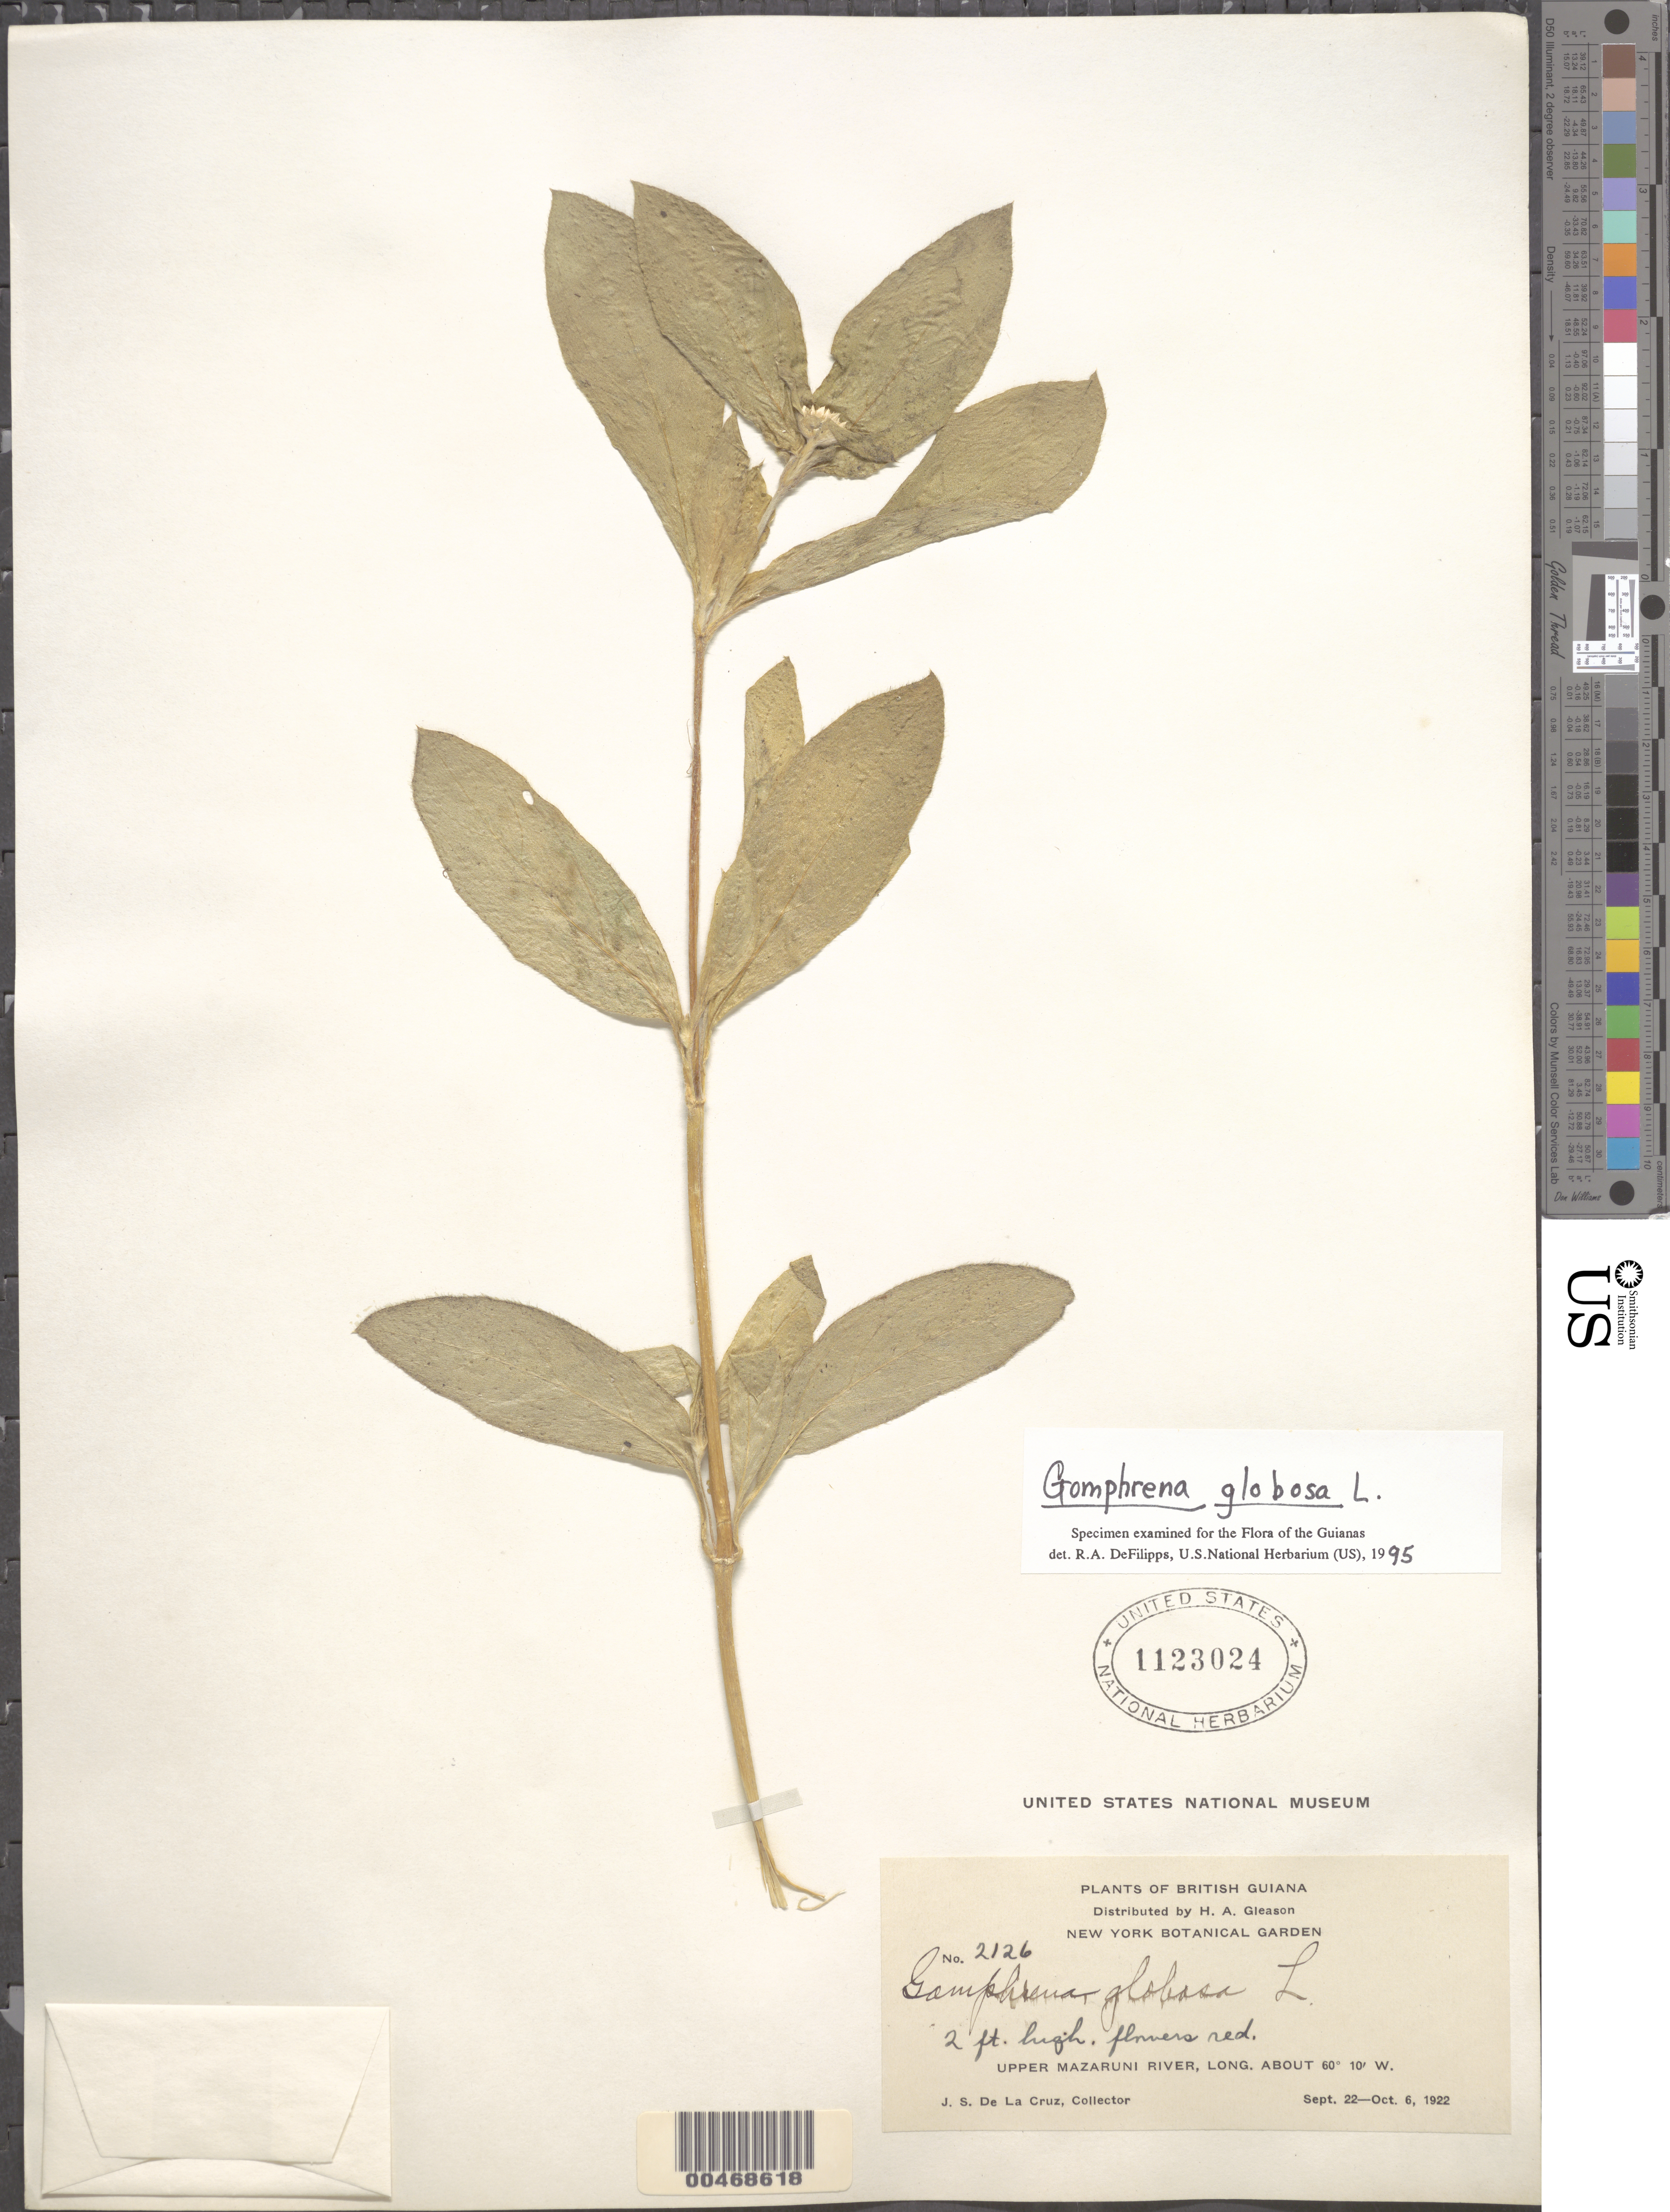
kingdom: Plantae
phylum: Tracheophyta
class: Magnoliopsida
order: Caryophyllales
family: Amaranthaceae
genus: Gomphrena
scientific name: Gomphrena globosa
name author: L.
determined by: DeFilipps, R. A.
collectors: J. S. de la Cruz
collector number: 2126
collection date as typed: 22 Sep 1922 to 06 Oct 1922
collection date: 1922-09-22/1922-10-06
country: Guyana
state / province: Cuyuni-Mazaruni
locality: Upper Mazaruni River. [In former Mazaruni-Potaro Region.] (lat/long recorded as: lat=:::N long=060:10:0:W)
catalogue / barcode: US 11230240